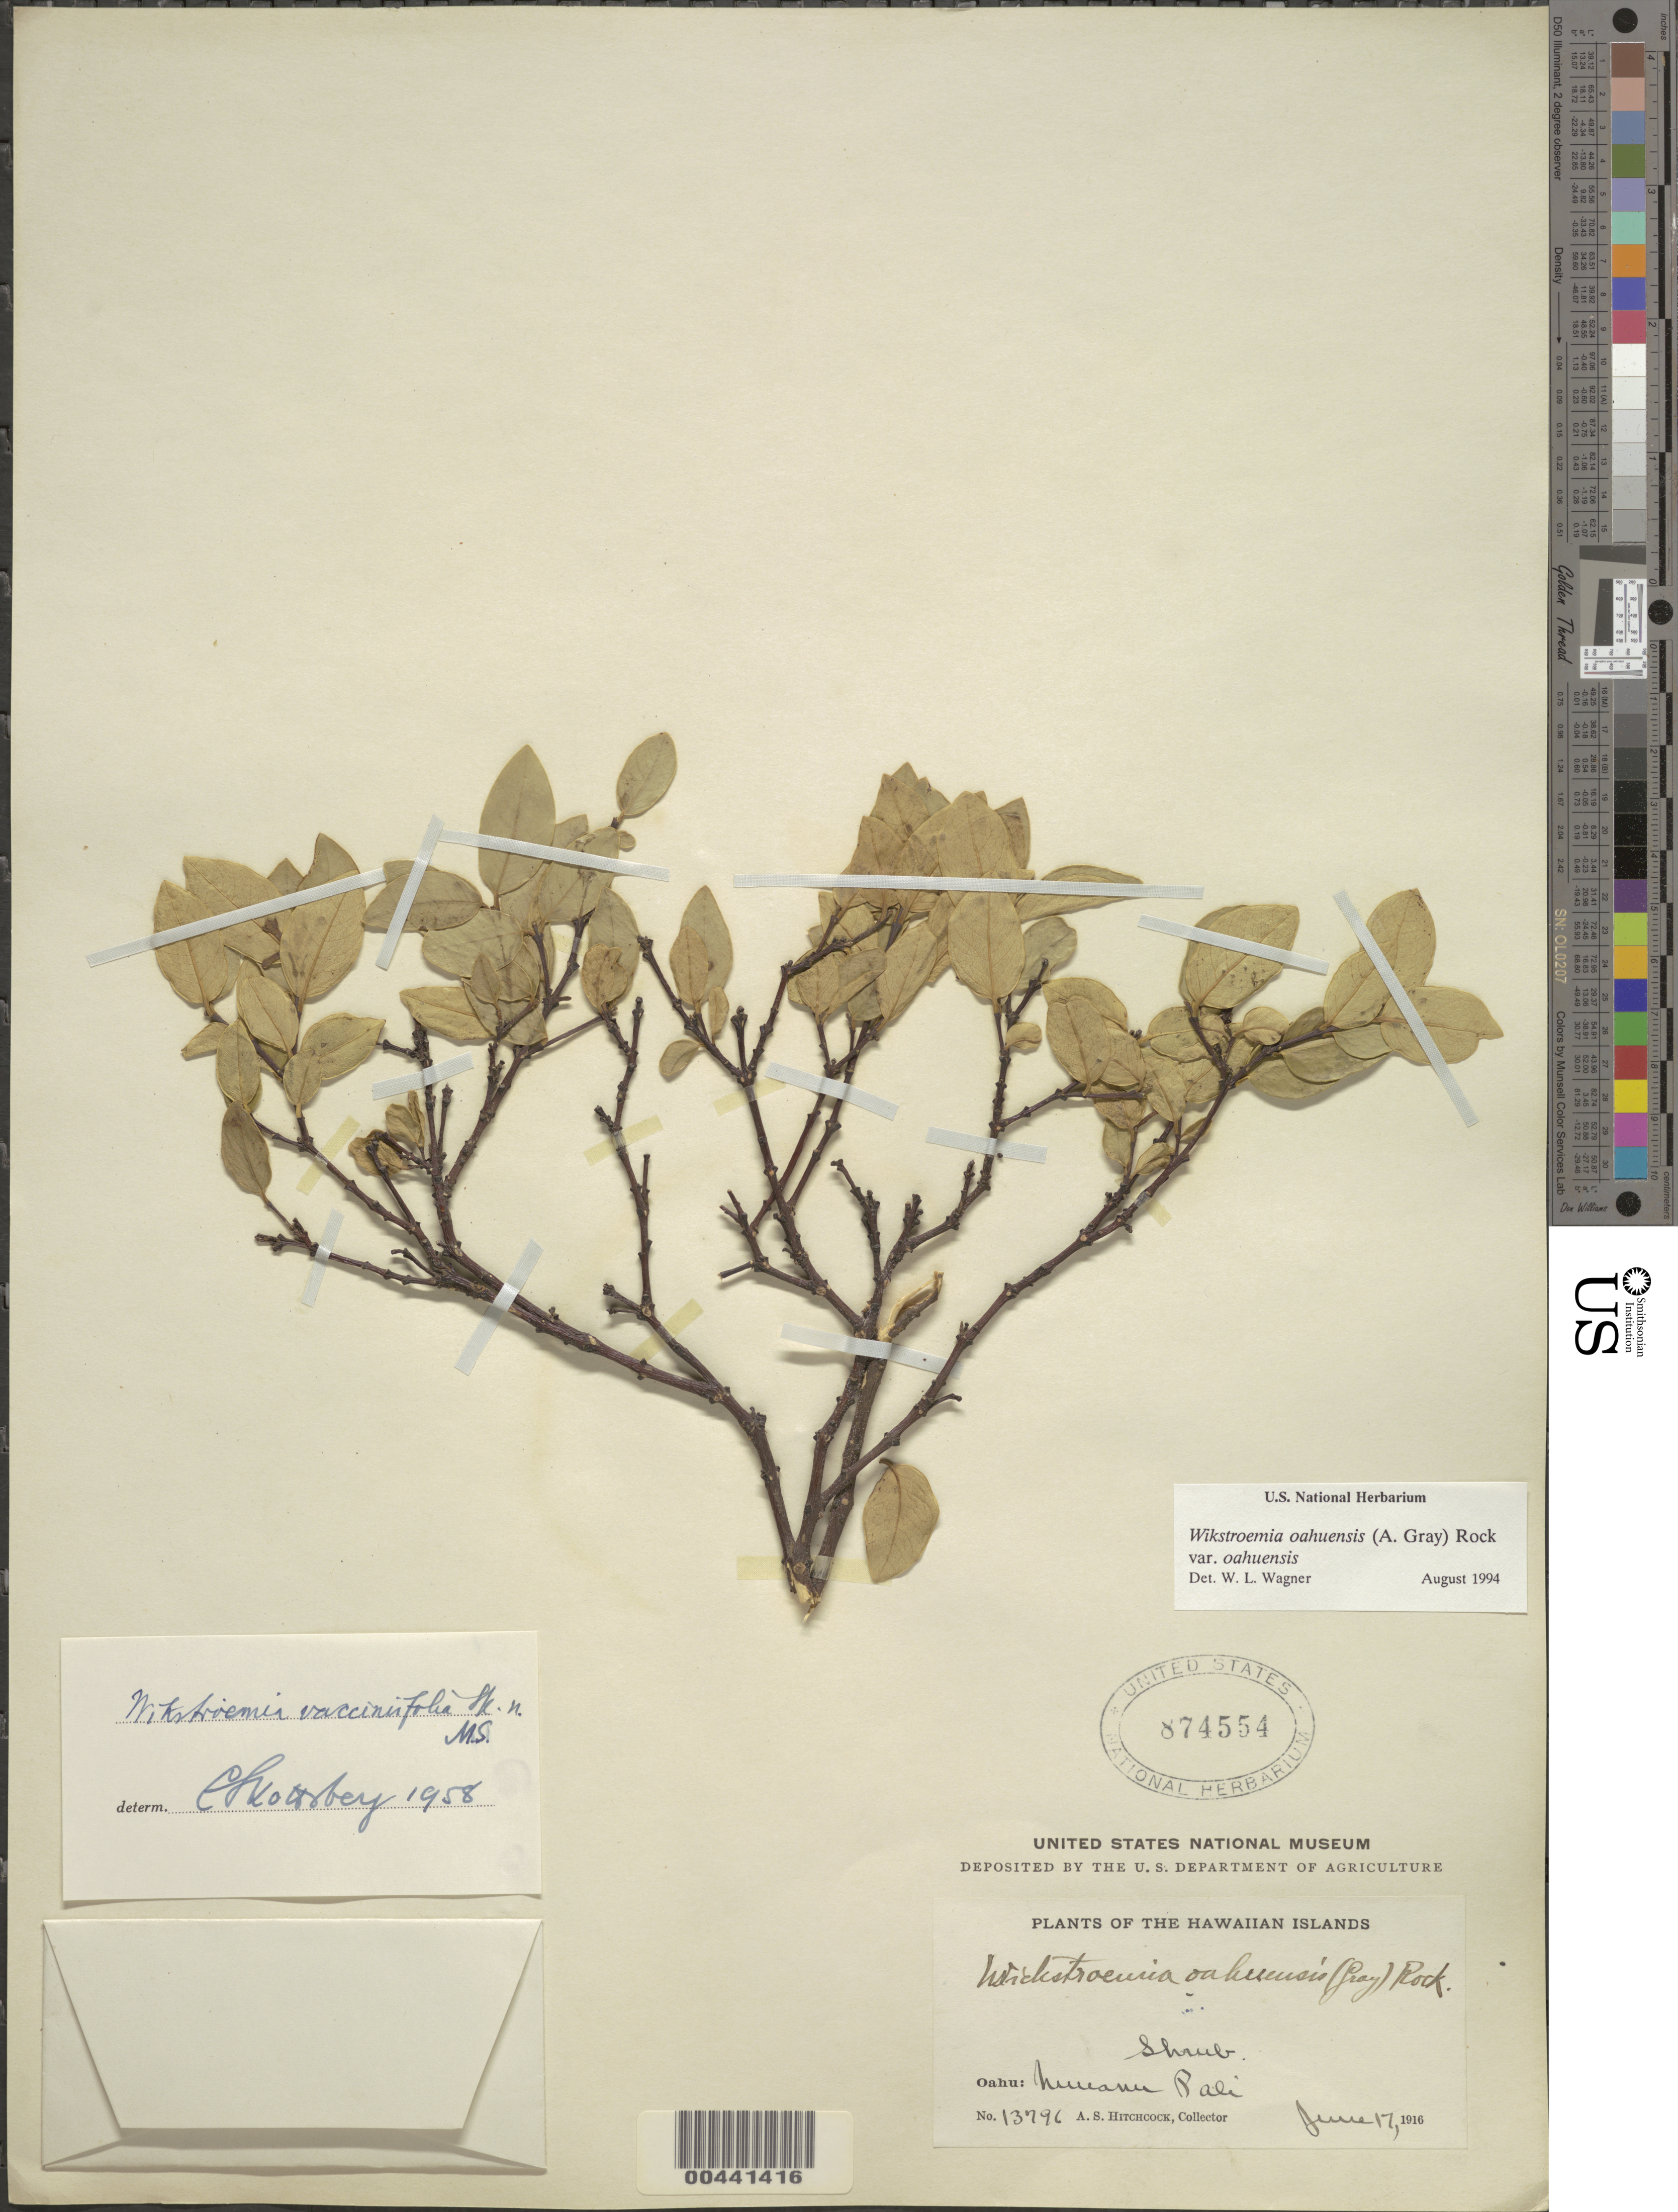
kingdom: Plantae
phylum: Tracheophyta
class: Magnoliopsida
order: Malvales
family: Thymelaeaceae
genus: Wikstroemia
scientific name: Wikstroemia oahuensis var. oahuensis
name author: (A. Gray) Rock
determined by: Wagner, W. L., (BOT), Smithsonian Institution - National Museum of Natural History (UNITED STATES)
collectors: A. S. Hitchcock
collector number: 13796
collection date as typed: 17 Jun 1916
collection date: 1916-06-17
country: United States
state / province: Hawaii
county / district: Honolulu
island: Oahu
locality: Nuuanu Pali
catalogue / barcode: US 874554